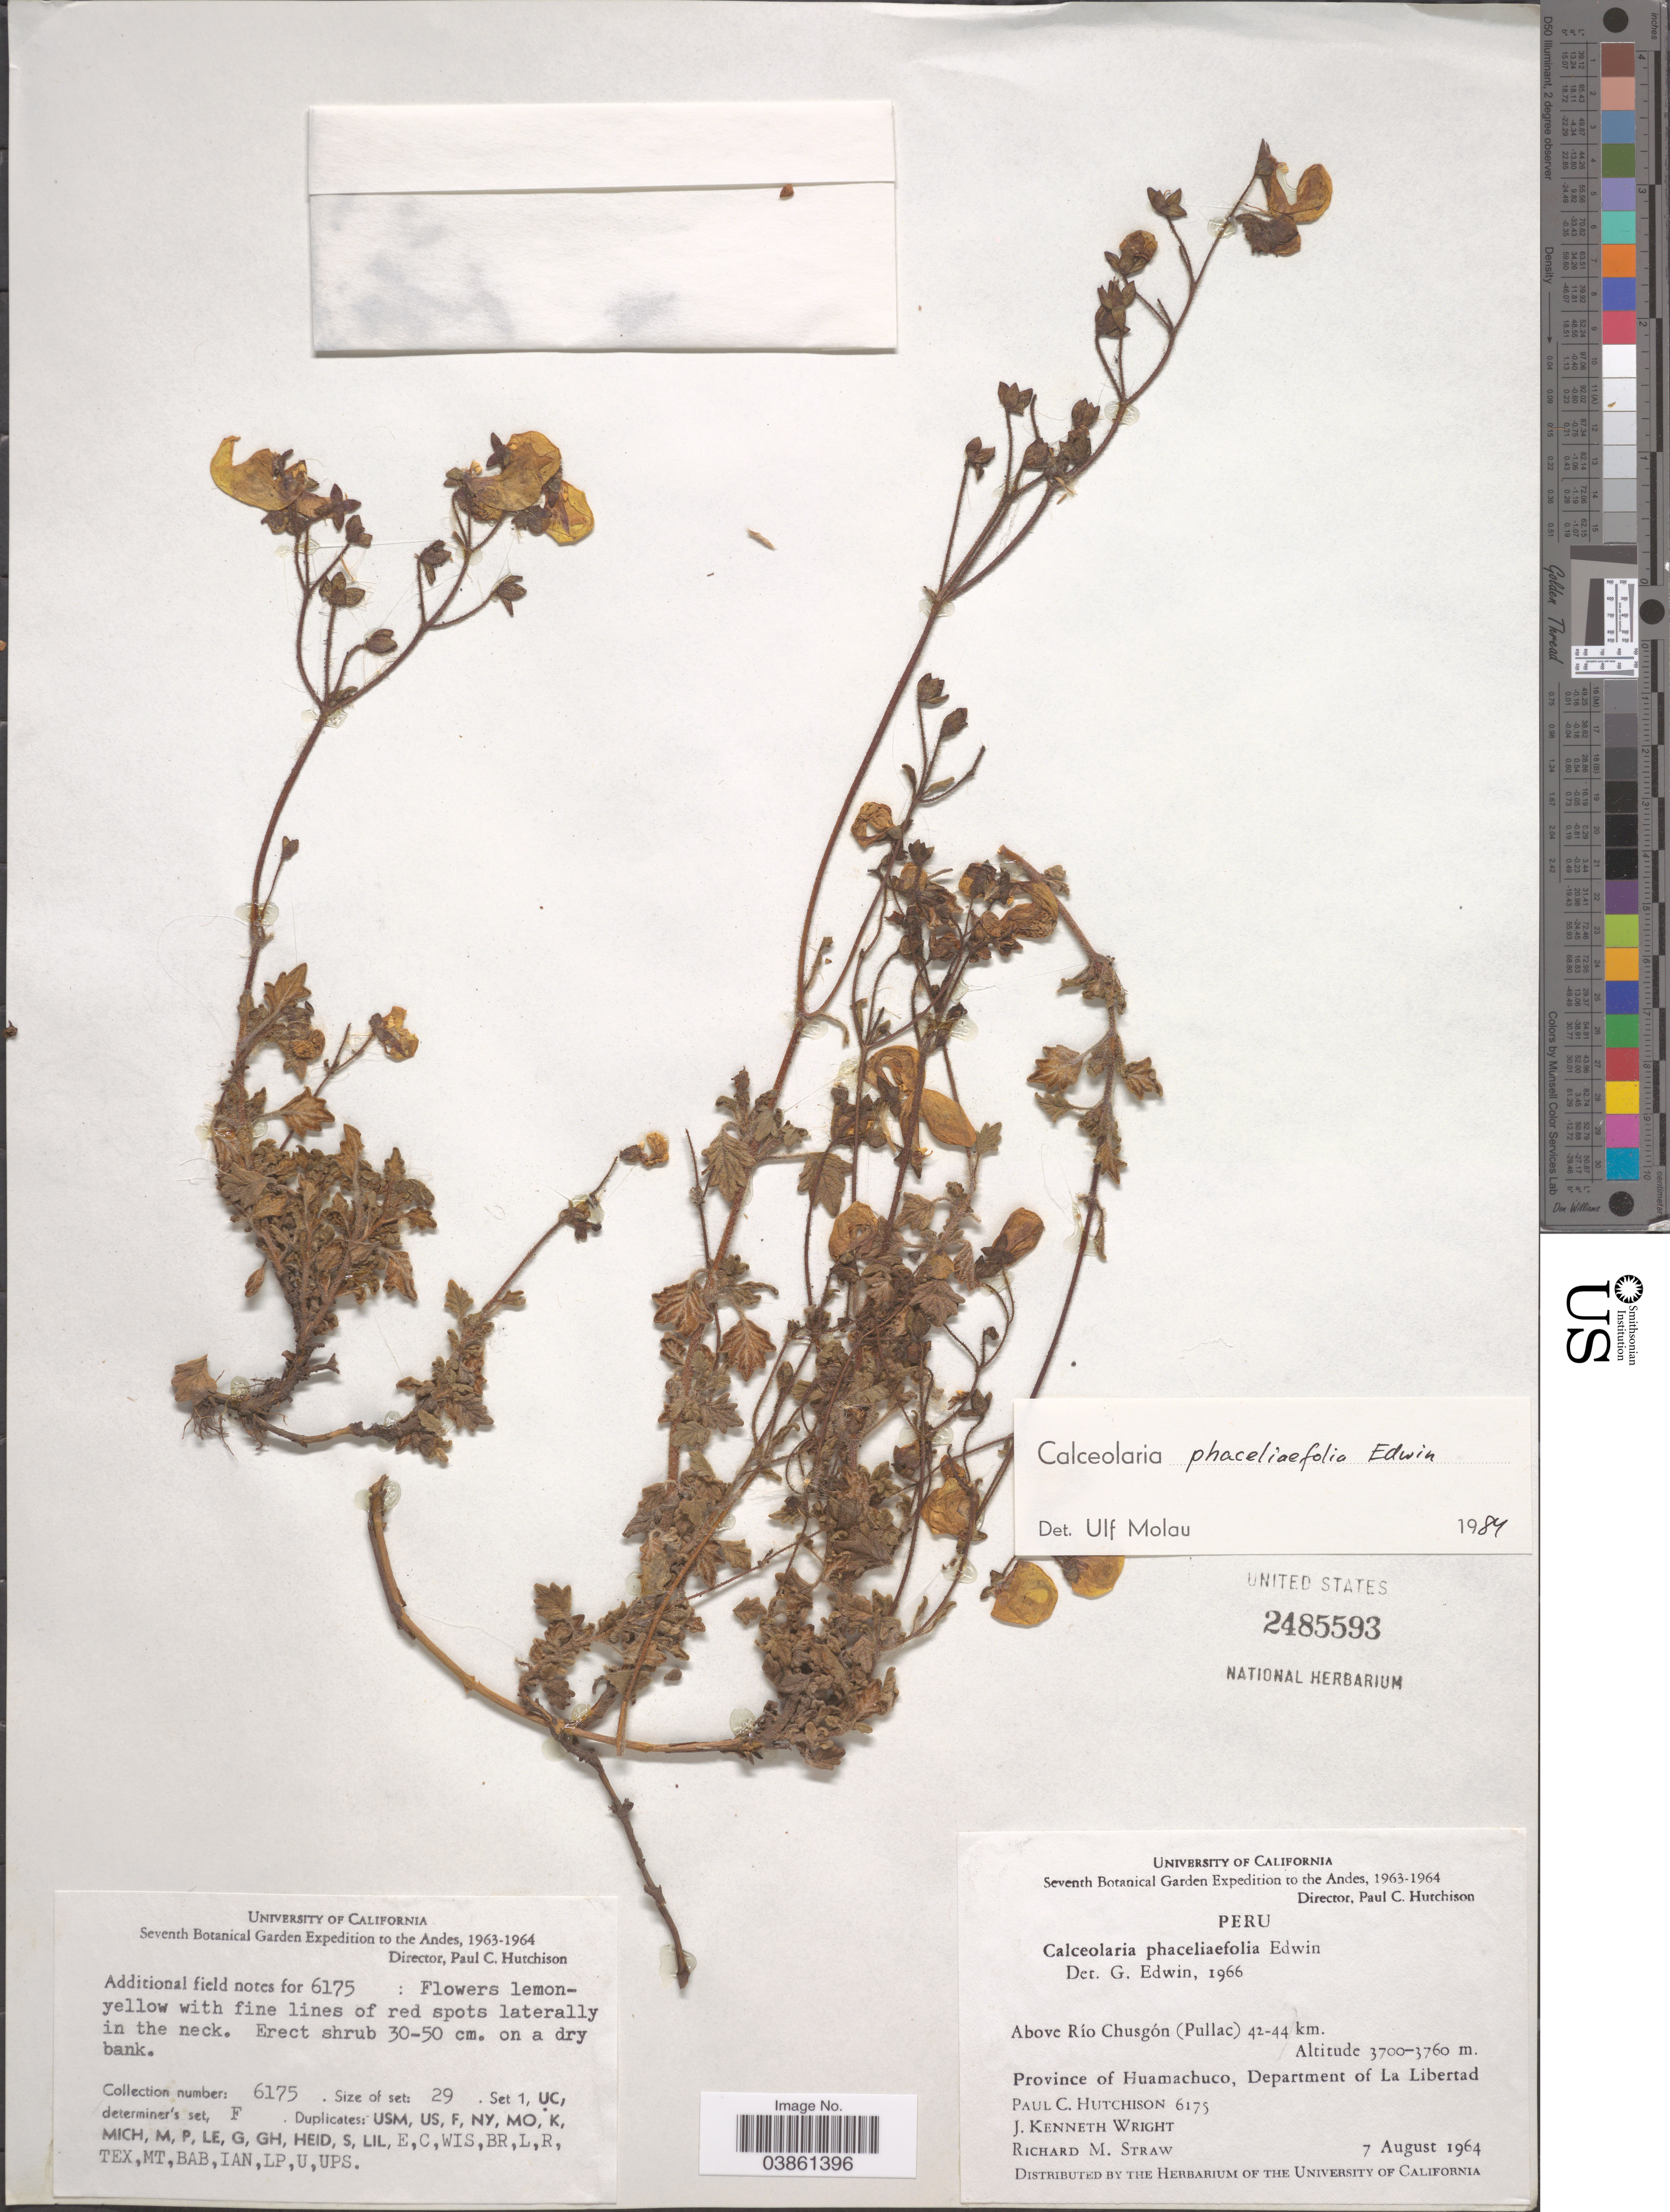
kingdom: Plantae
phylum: Tracheophyta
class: Magnoliopsida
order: Lamiales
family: Calceolariaceae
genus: Calceolaria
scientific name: Calceolaria phaceliaefolia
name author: Edwin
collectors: P. C. Hutchison, J. K. Wright & R. M. Straw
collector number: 6175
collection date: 1964-08-07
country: Peru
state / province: La Libertad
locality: The Andes. Above Río Chusgón (Pullac) 42-44 km. Province of Huamachuco, Department of La Libertad.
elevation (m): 3700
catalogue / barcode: US 2485593